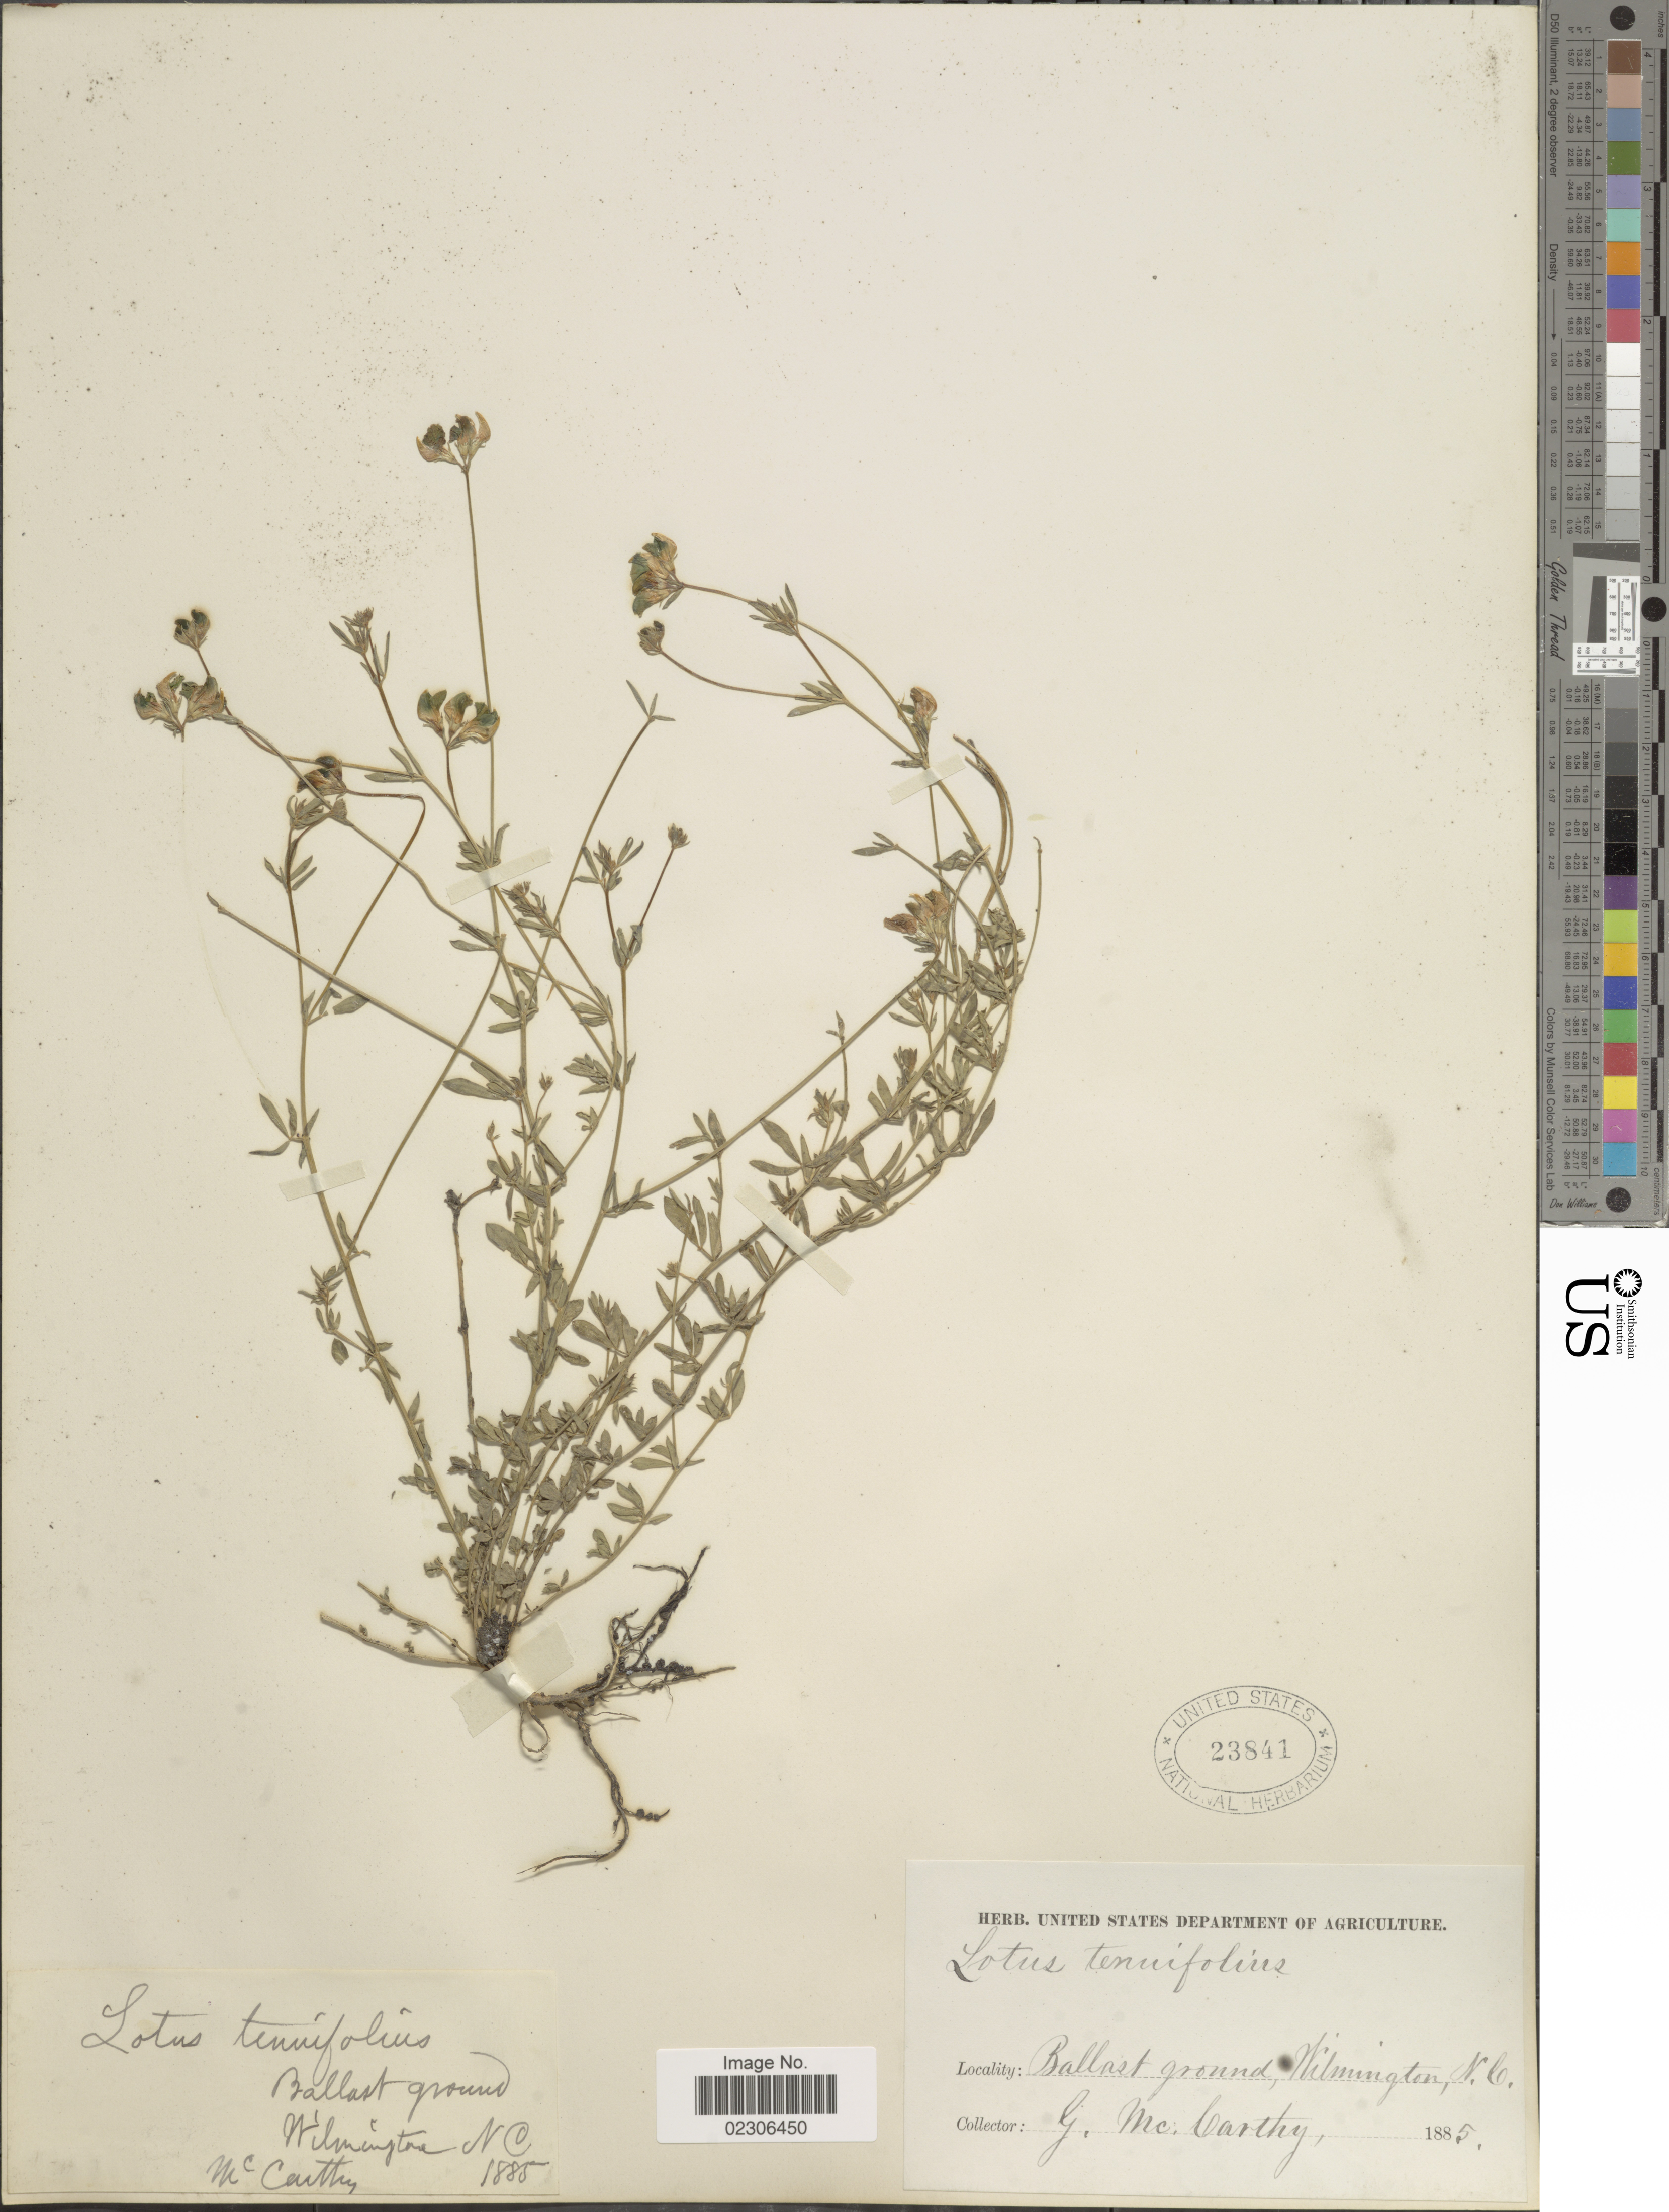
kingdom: Plantae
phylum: Tracheophyta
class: Magnoliopsida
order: Fabales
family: Fabaceae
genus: Lotus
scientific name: Lotus tenuifolius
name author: Rchb.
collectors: G. M. McCarthy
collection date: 1885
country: United States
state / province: North Carolina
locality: Ballast ground, Wilmington, NC.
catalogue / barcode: US 23841